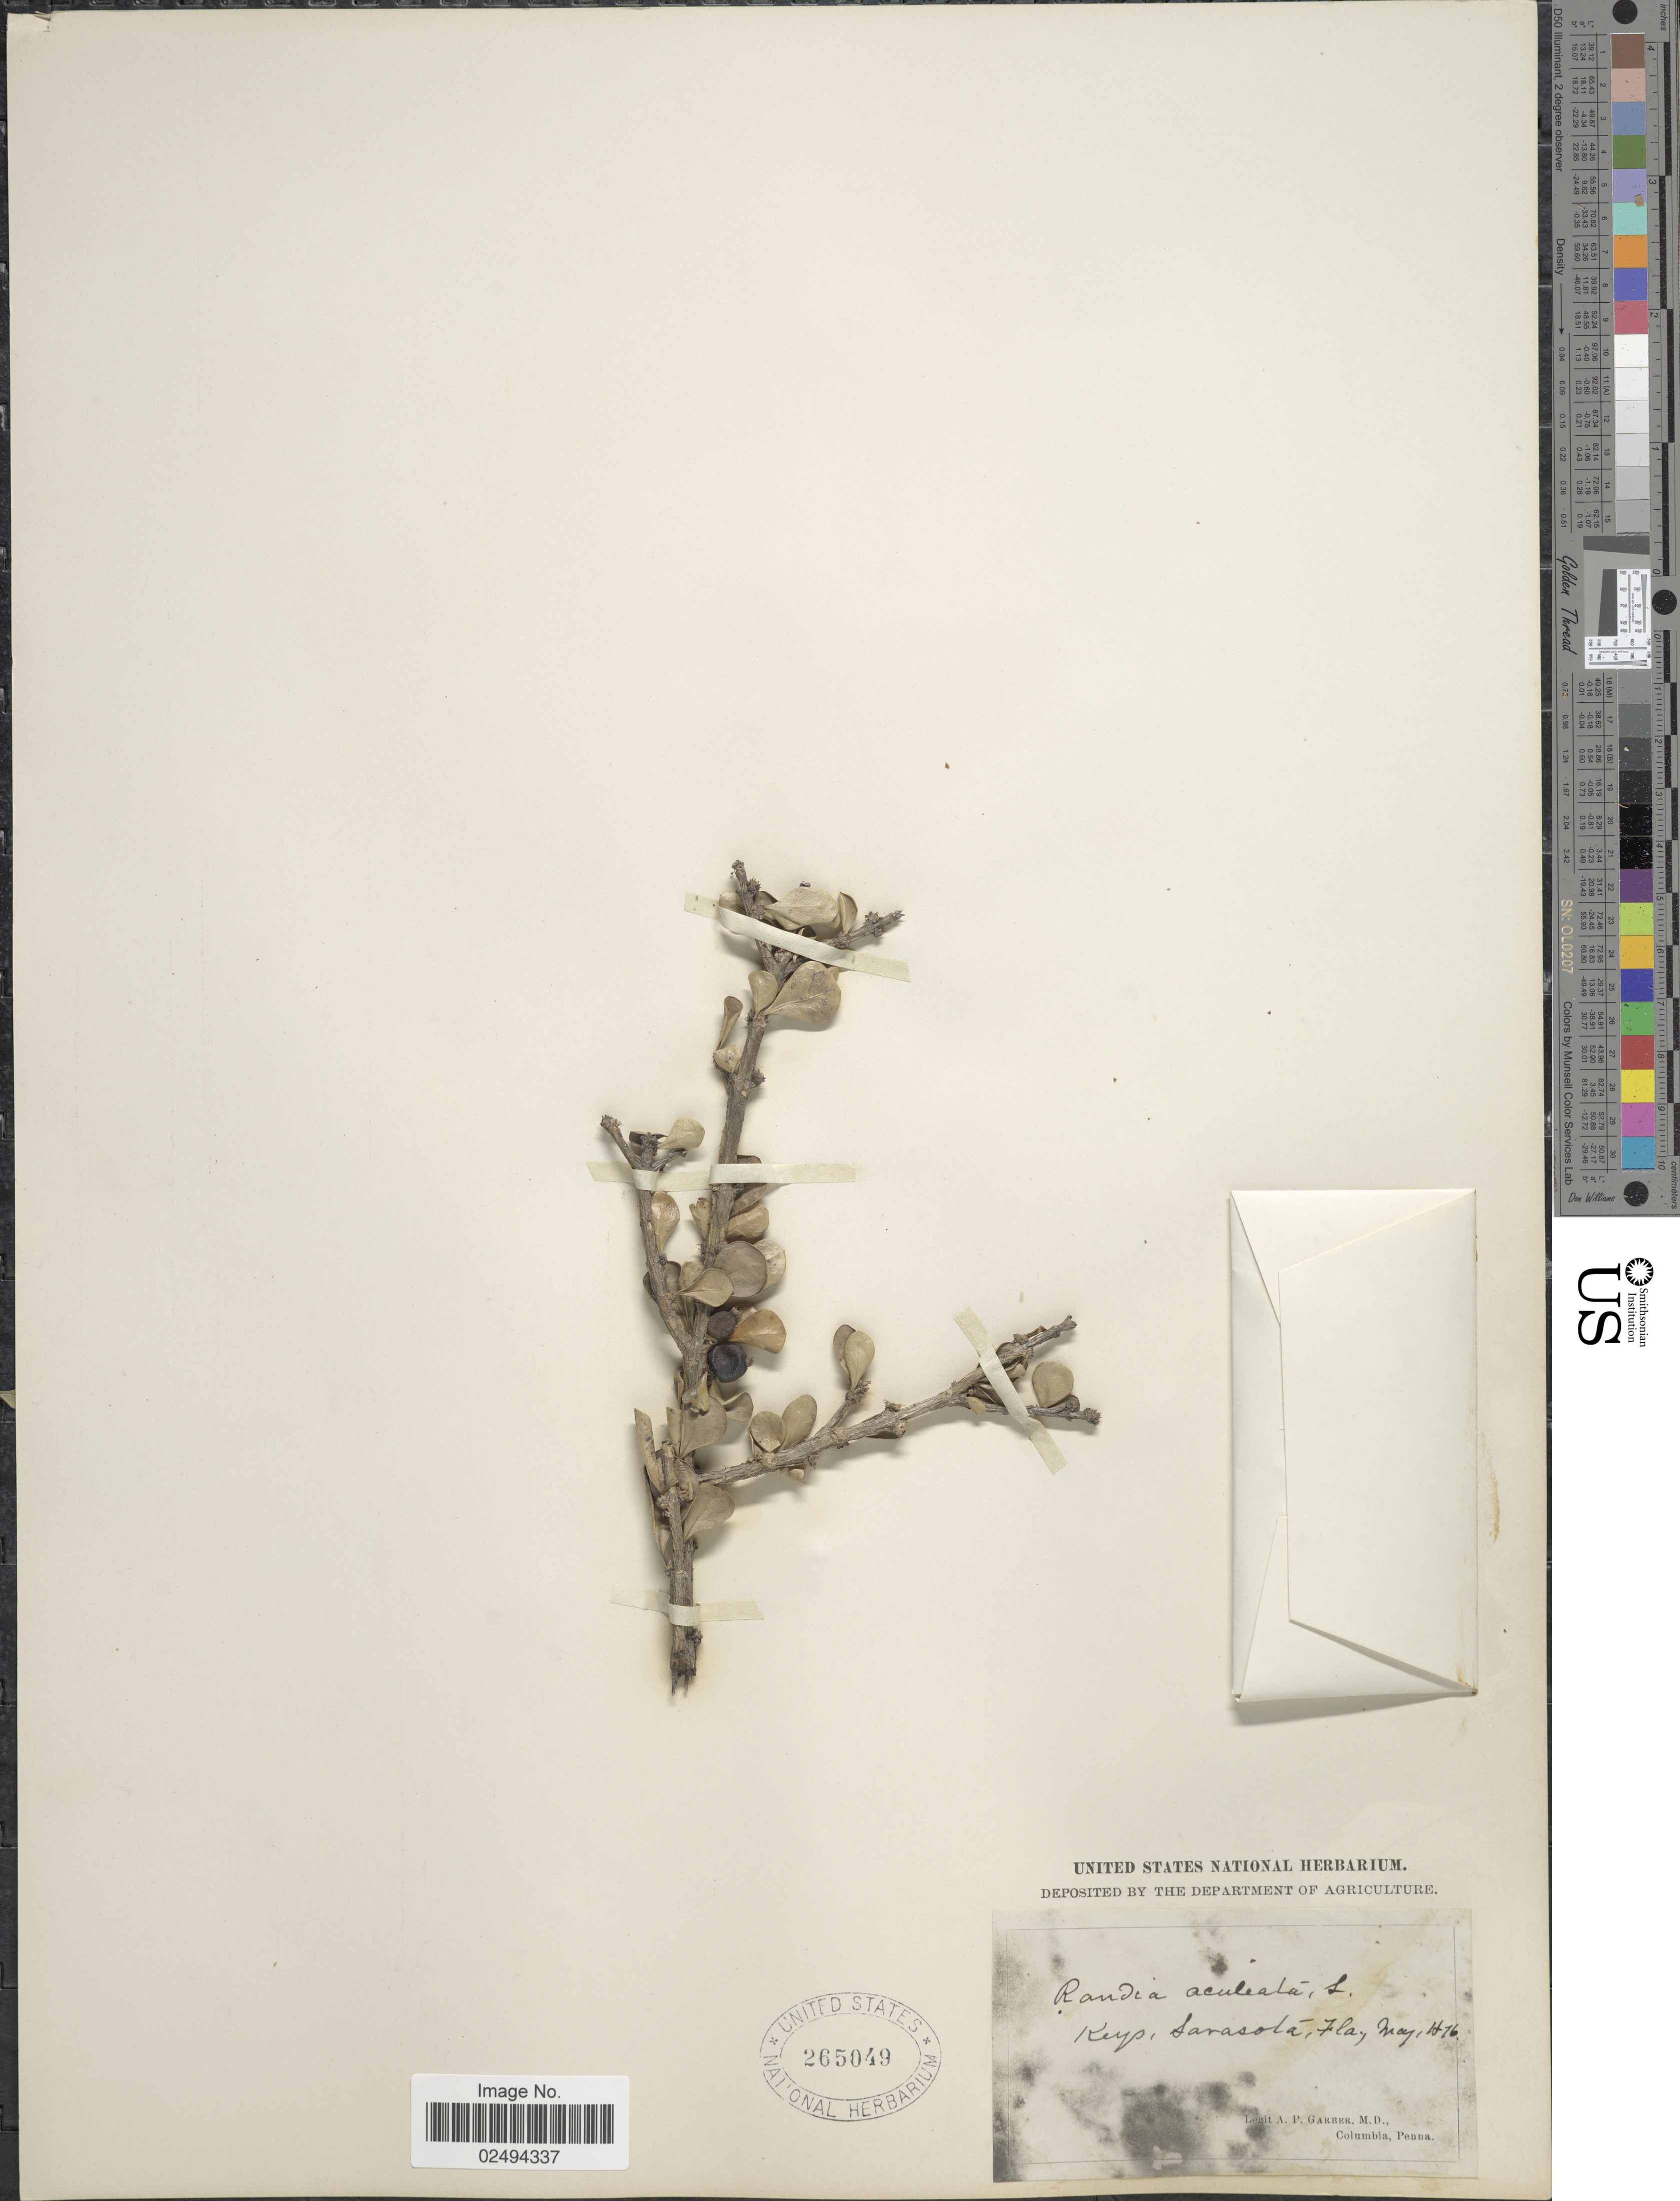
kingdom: Plantae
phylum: Tracheophyta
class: Magnoliopsida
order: Gentianales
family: Rubiaceae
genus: Randia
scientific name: Randia aculeata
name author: L.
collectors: A. P. Garber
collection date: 1876-05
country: United States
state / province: Florida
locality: Keys, Sarasota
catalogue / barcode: US 265049